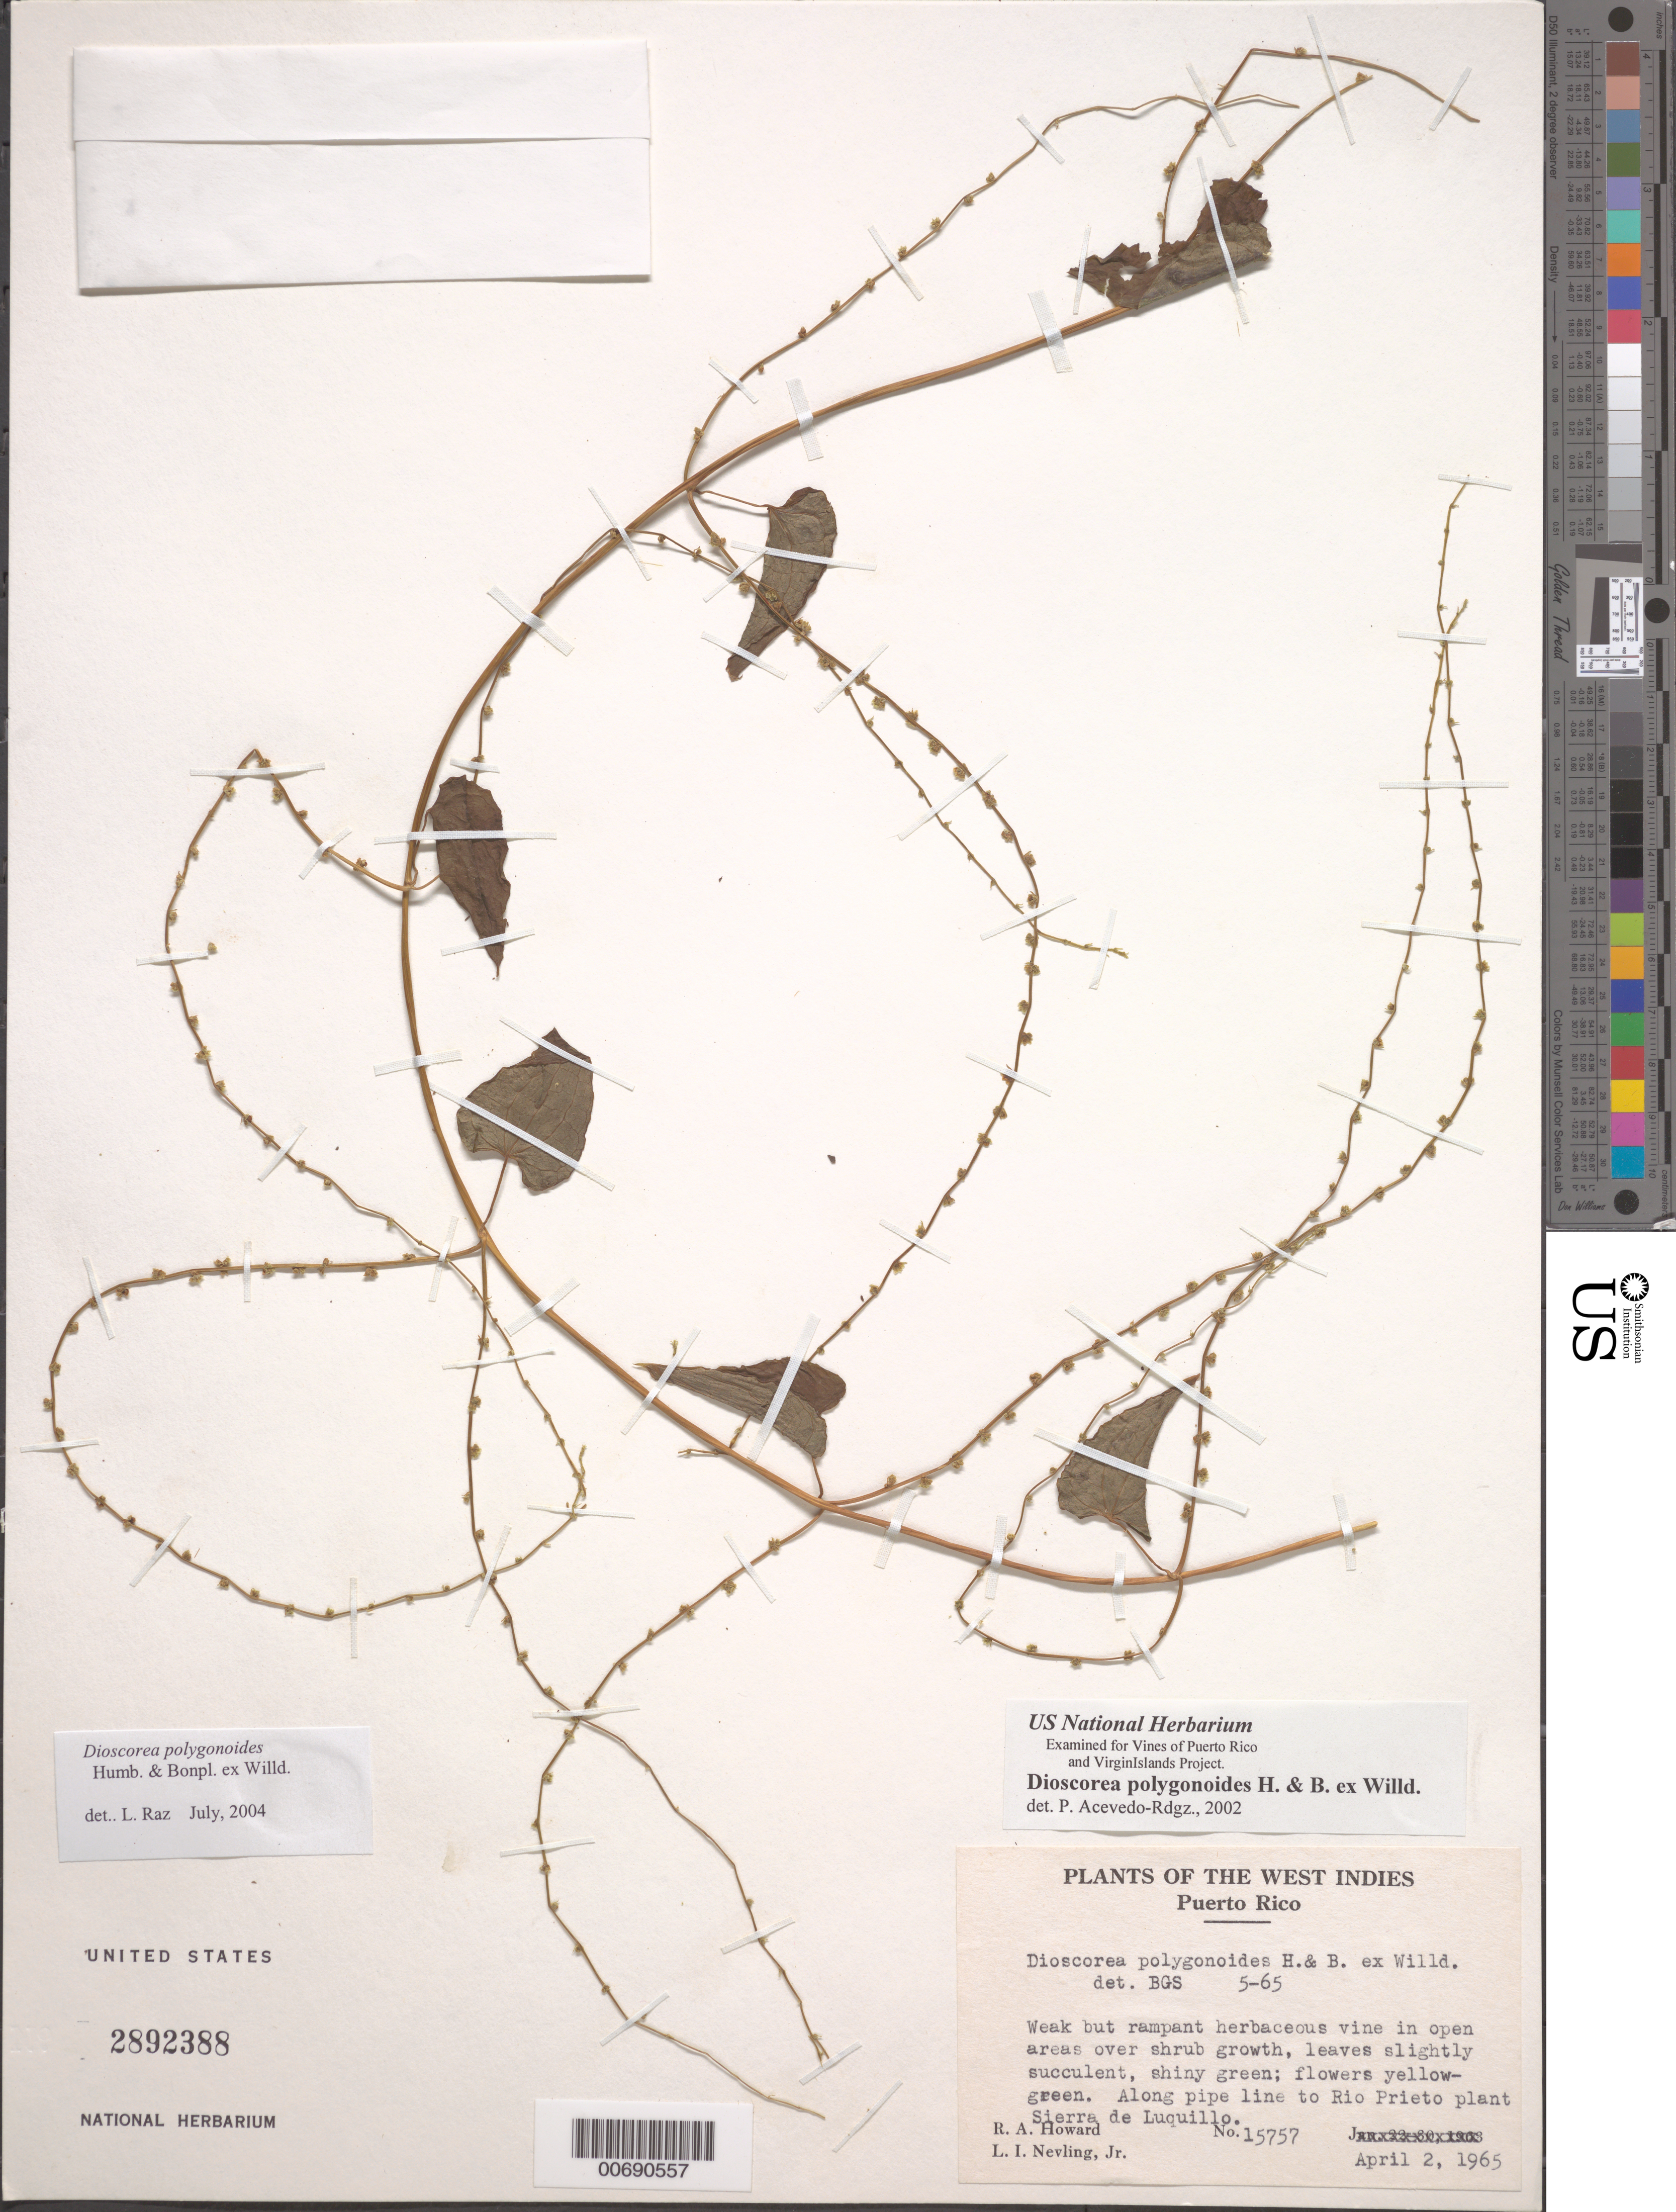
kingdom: Plantae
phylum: Tracheophyta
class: Liliopsida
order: Dioscoreales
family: Dioscoreaceae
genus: Dioscorea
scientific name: Dioscorea polygonoides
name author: Humb. & Bonpl. ex Willd.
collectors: R. A. Howard & L. Nevling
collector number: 15757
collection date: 1965-04-02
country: Puerto Rico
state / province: Luquillo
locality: West Indies. Along pipe line to Rio Prieto plant. Sierra de Luquillo.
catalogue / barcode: US 2892388